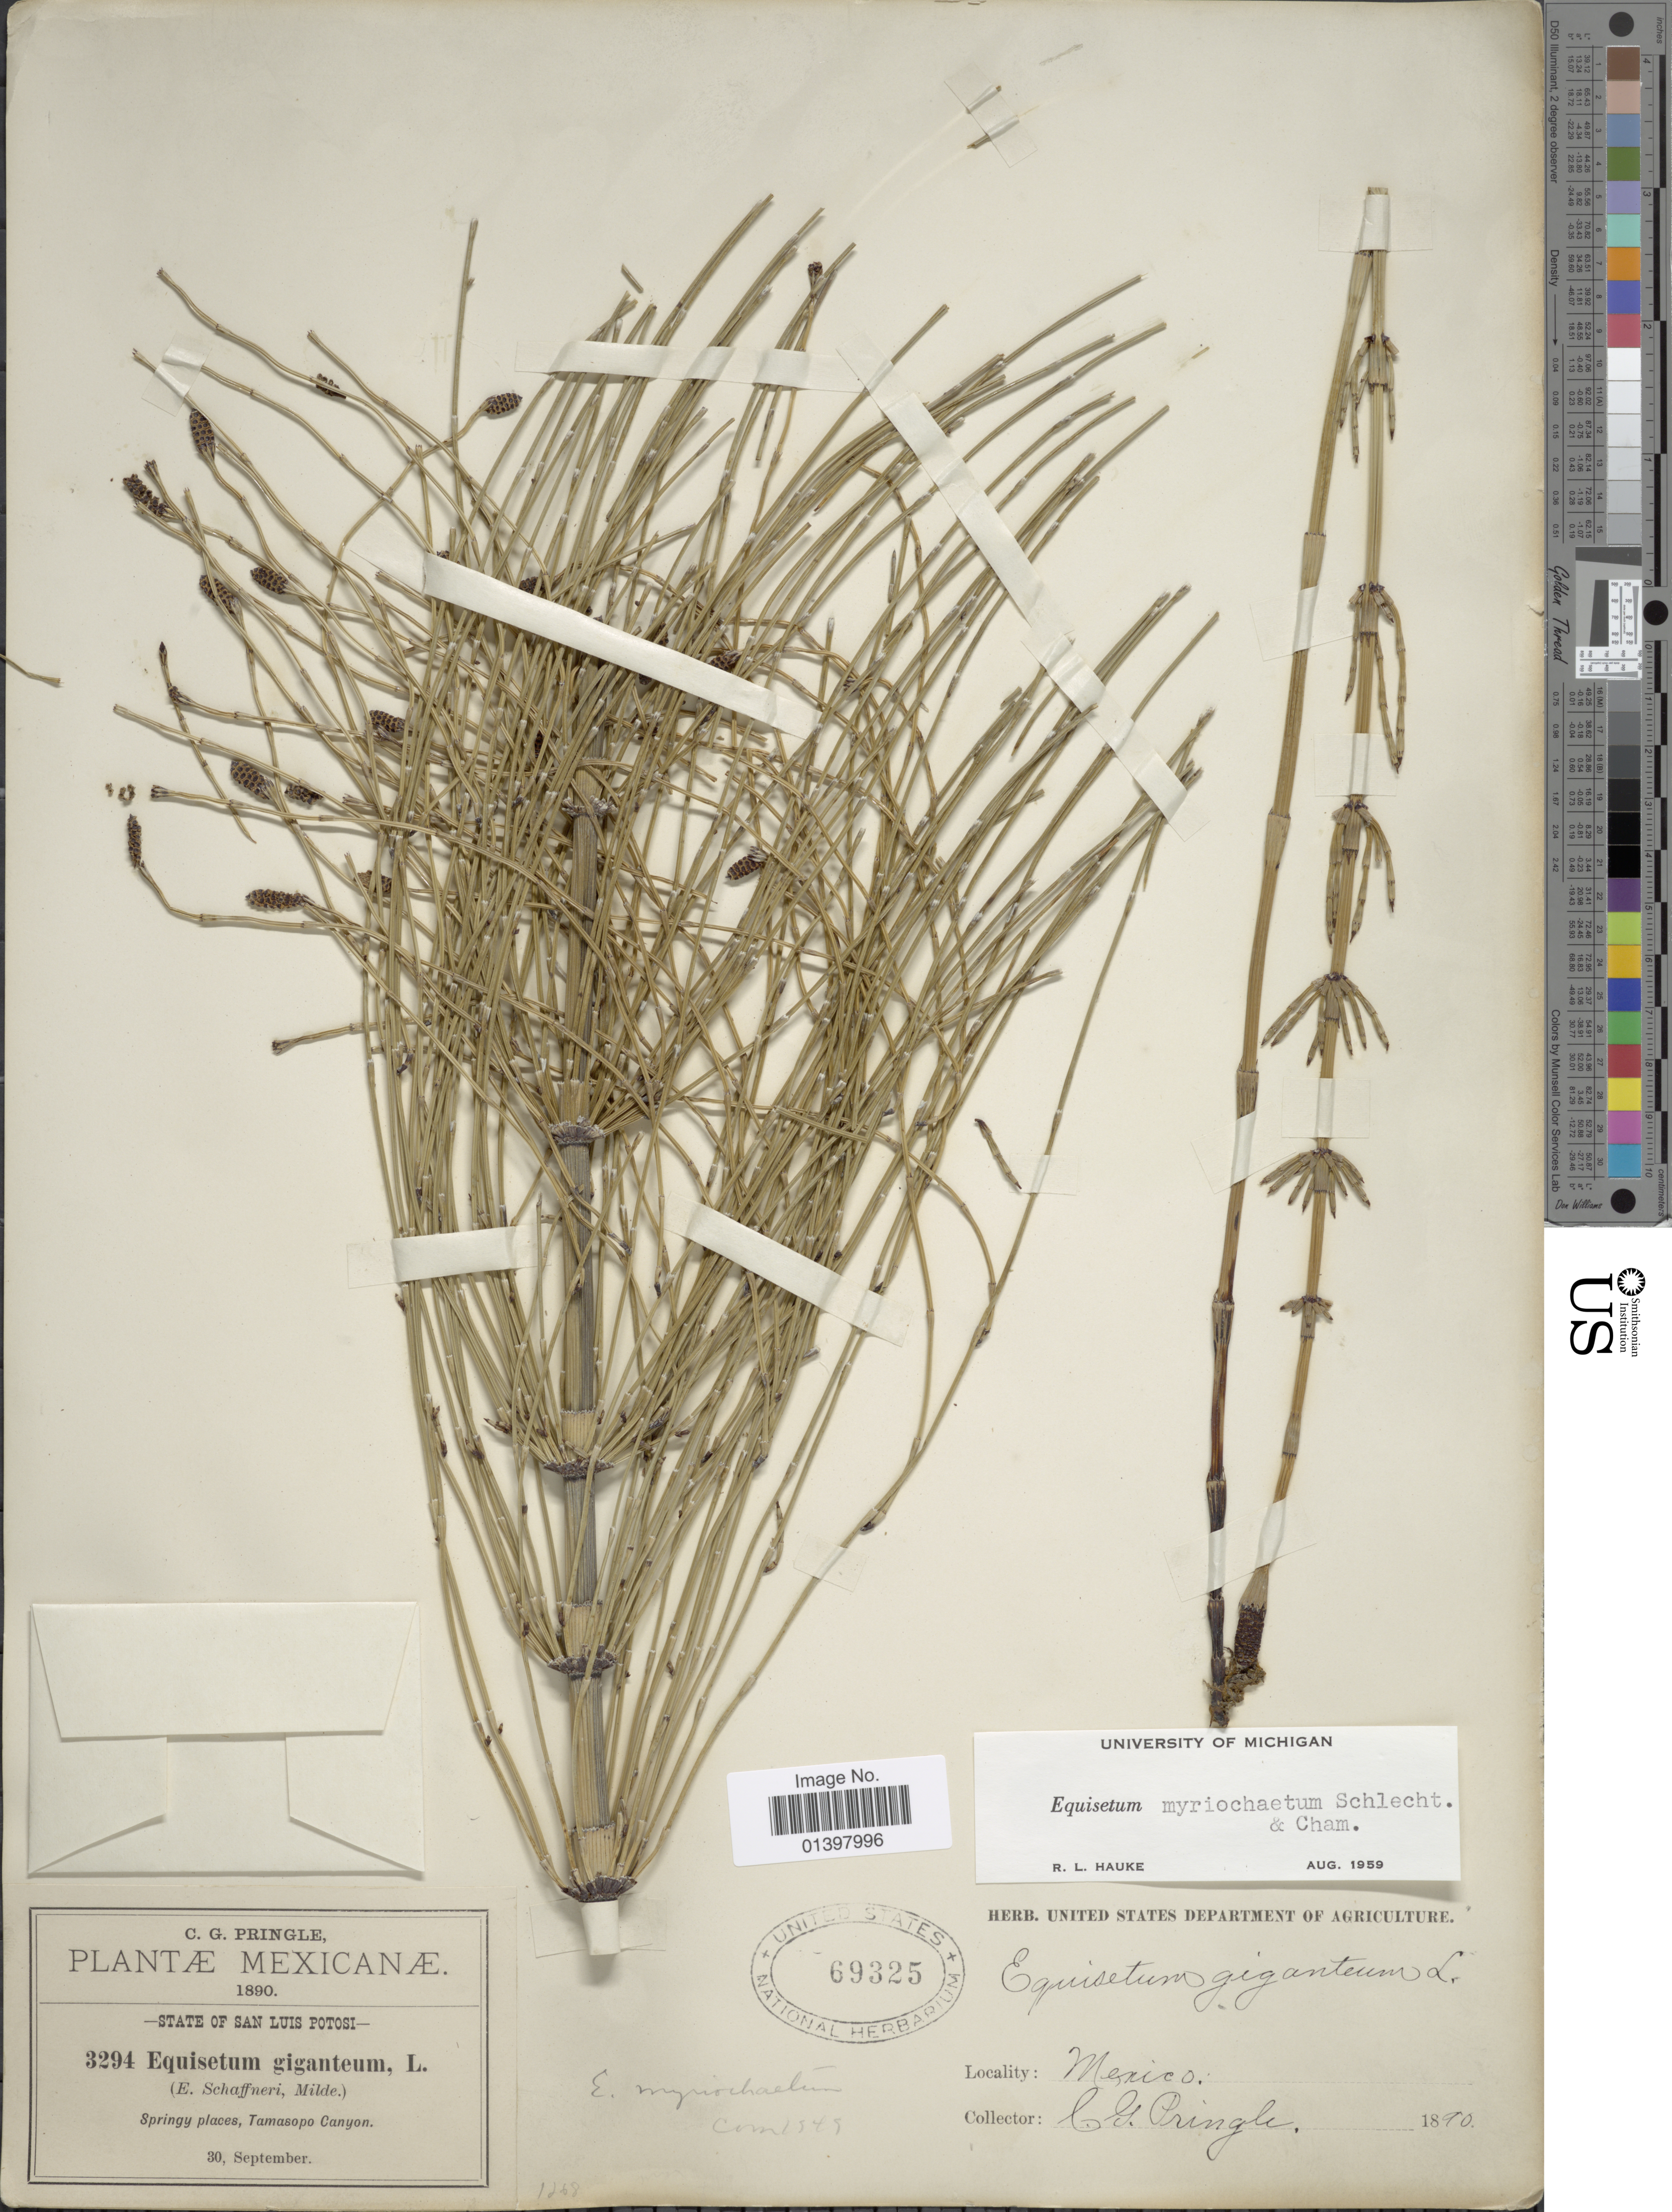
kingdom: Plantae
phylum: Tracheophyta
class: Polypodiopsida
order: Equisetales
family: Equisetaceae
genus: Equisetum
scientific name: Equisetum myriochaetum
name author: Schltdl. & Cham.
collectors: C. G. Pringle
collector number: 3294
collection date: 1890-09-30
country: Mexico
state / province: San Luis Potosí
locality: Springy lplaces, Tamasopo Canyon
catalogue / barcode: US 69325